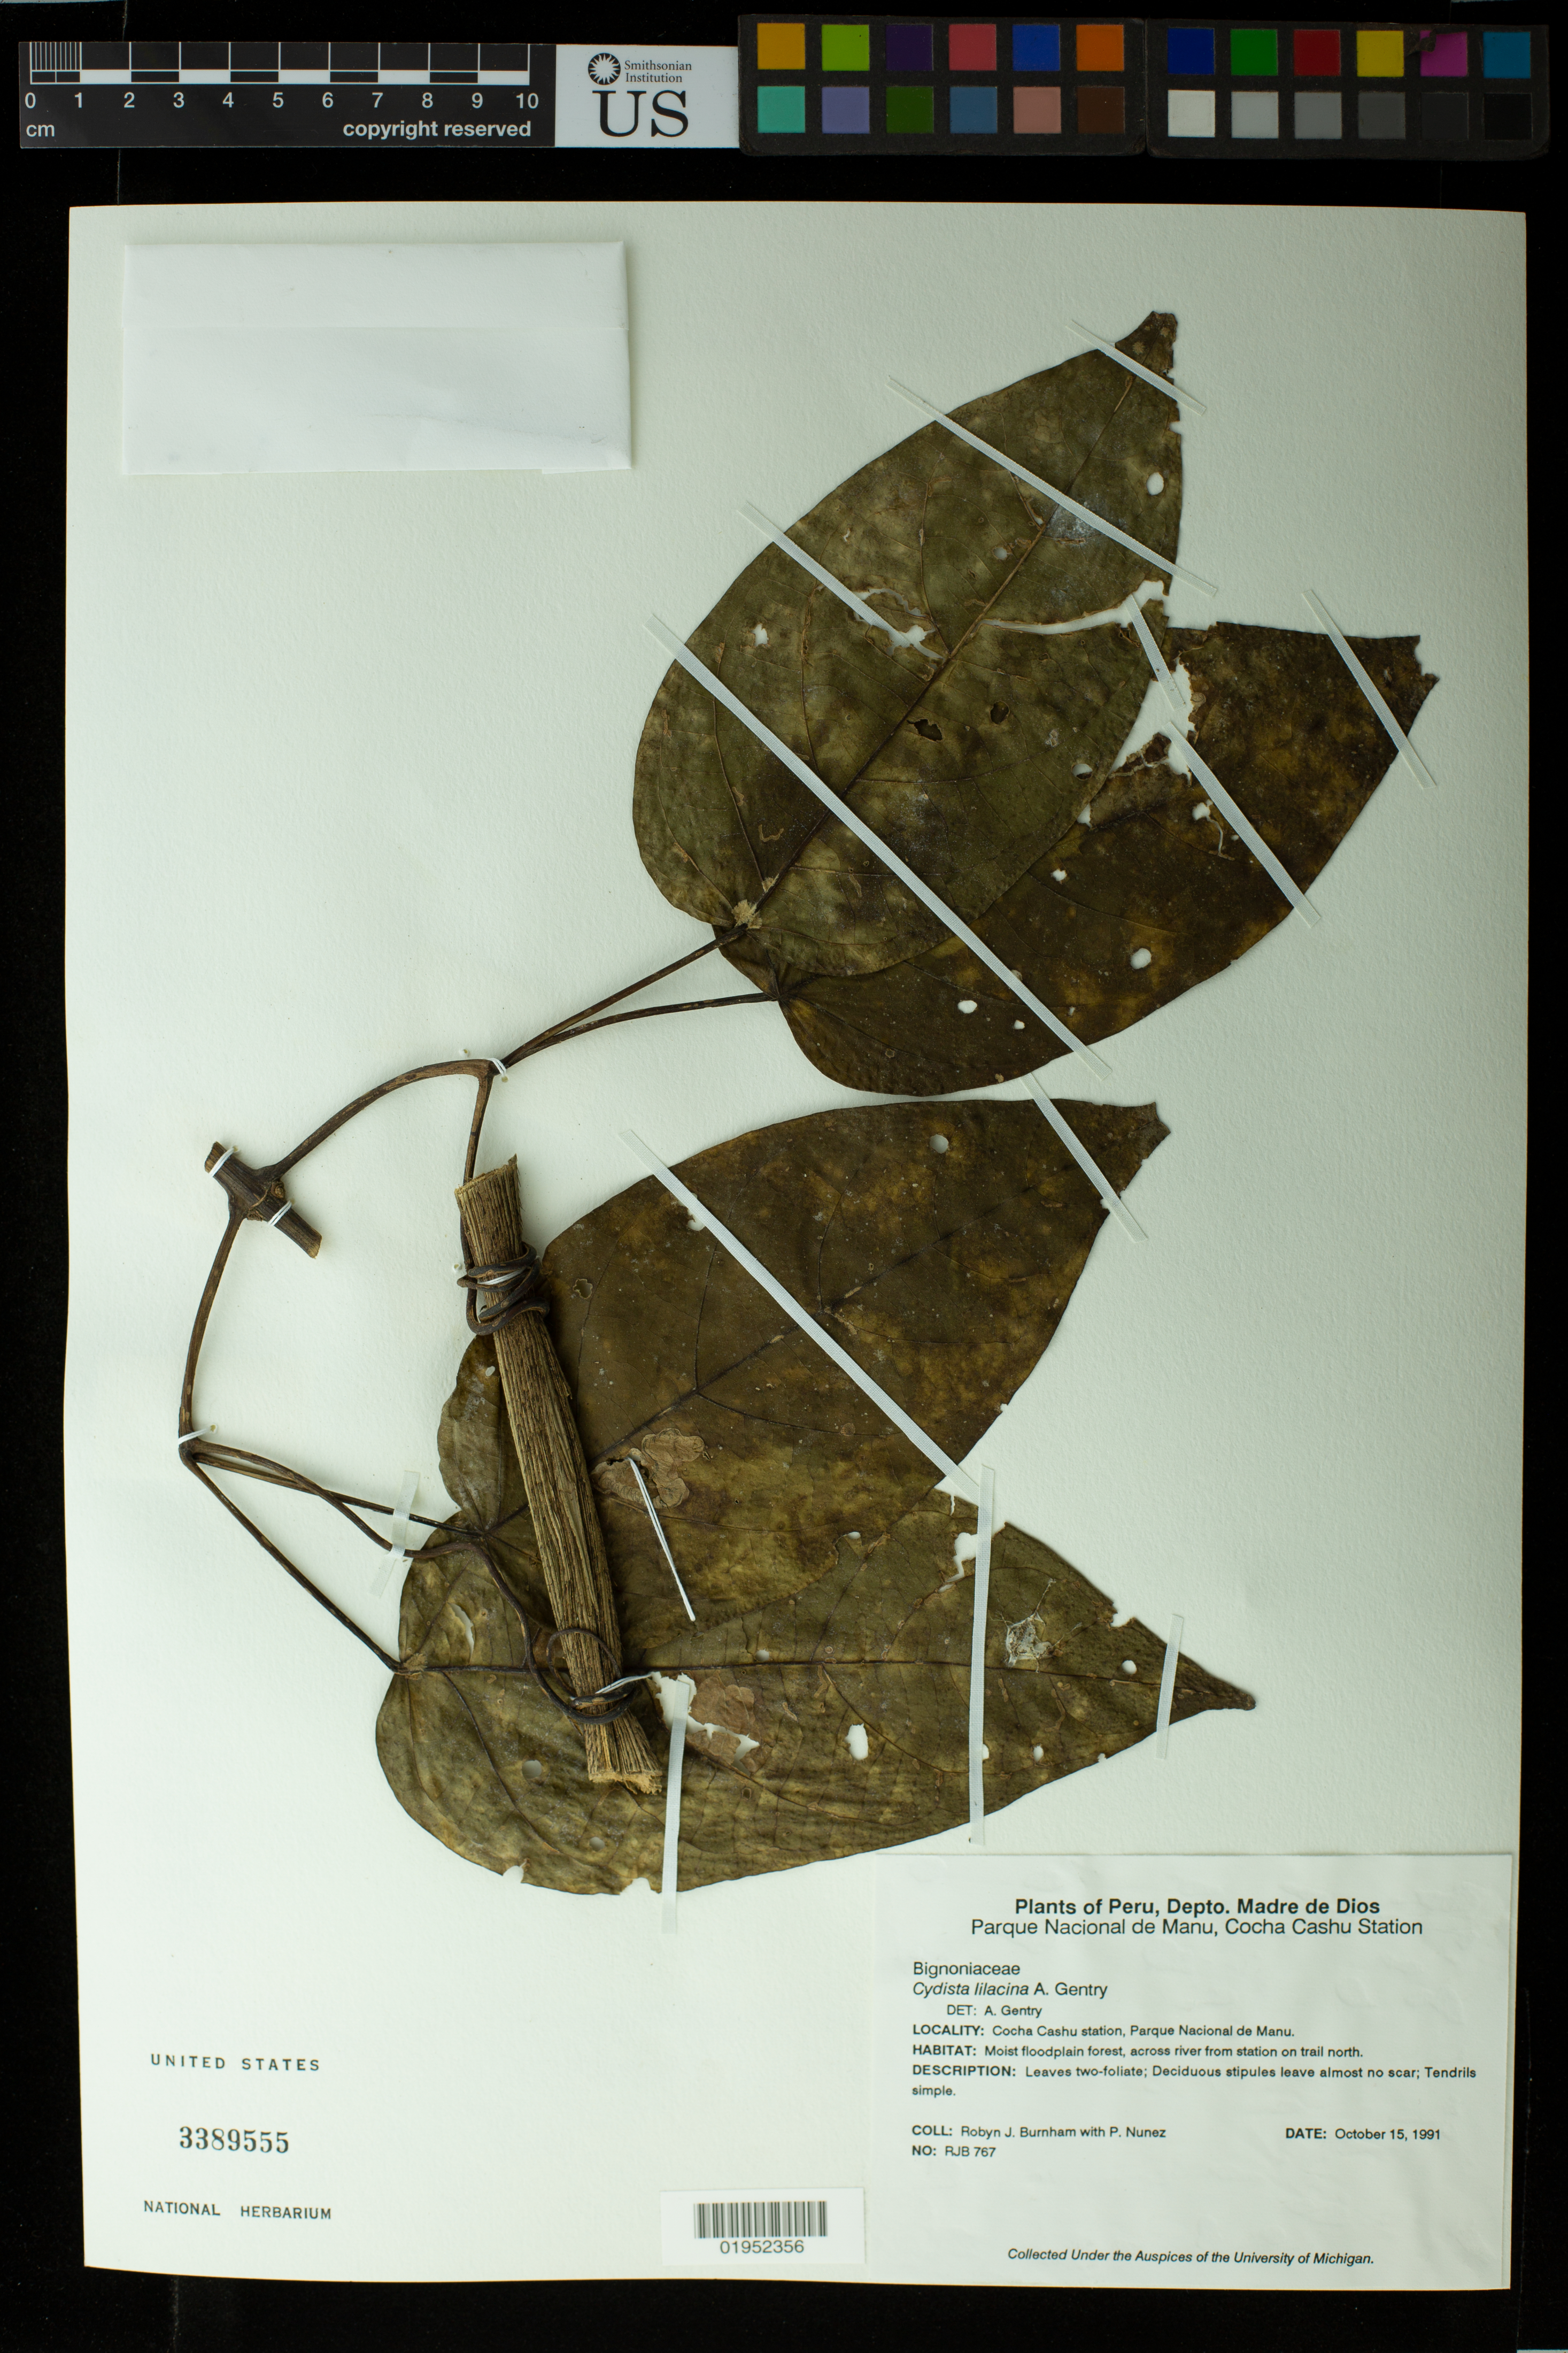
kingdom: Plantae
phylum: Tracheophyta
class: Magnoliopsida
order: Lamiales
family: Bignoniaceae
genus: Cydista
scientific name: Cydista lilacina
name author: A.H. Gentry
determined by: Gentry, A. H.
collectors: R. J. Burnham & P. Nuñez V.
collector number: RJB 767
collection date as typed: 17 Oct 1991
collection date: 1991-10-17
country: Peru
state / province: Madre de Dios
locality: Parque Nacional de Manu, Cocha Cashu Station. Across river from station: ravine plot 2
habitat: Moist floodplain forest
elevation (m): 350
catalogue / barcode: US 3389555